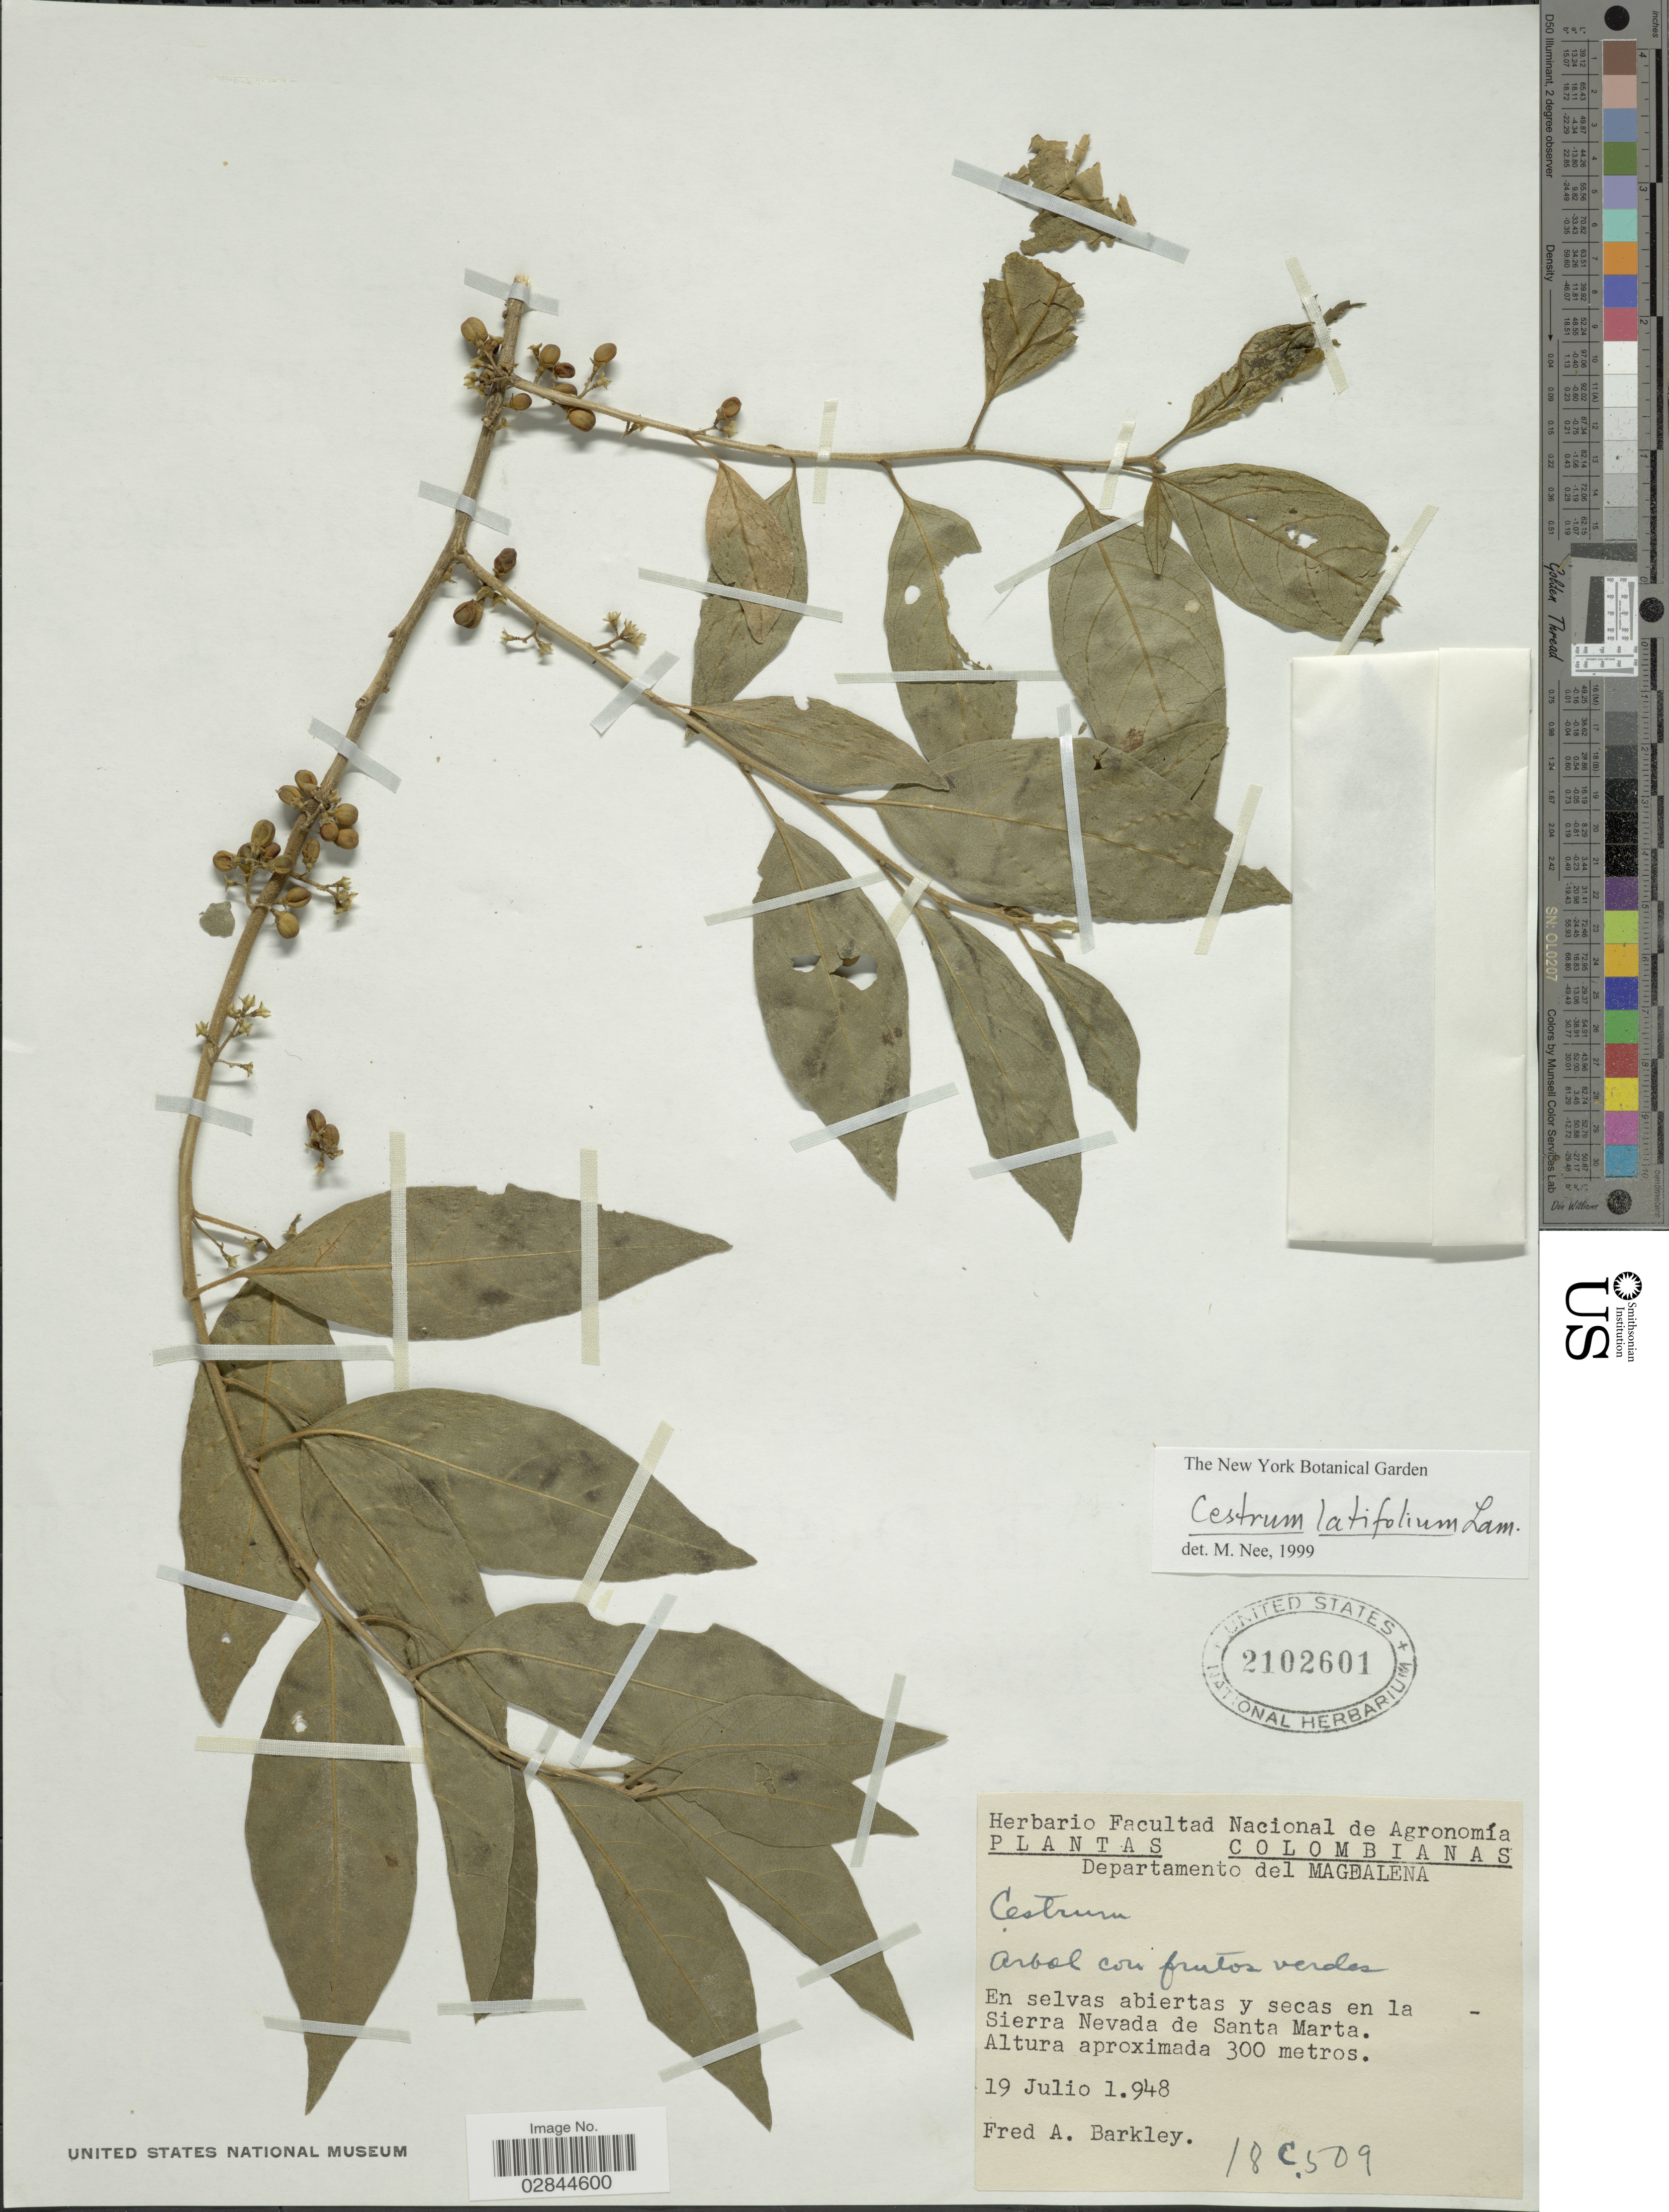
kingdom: Plantae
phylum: Tracheophyta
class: Magnoliopsida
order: Solanales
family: Solanaceae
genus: Cestrum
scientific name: Cestrum latifolium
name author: Lam.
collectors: F. A. Barkley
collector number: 18C509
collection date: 1948-07-19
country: Colombia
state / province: Magdalena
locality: Departamento del Magdalena. En selvas abiertas y secas en la Sierra Nevada de Santa Marta.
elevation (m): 300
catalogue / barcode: US 2102601